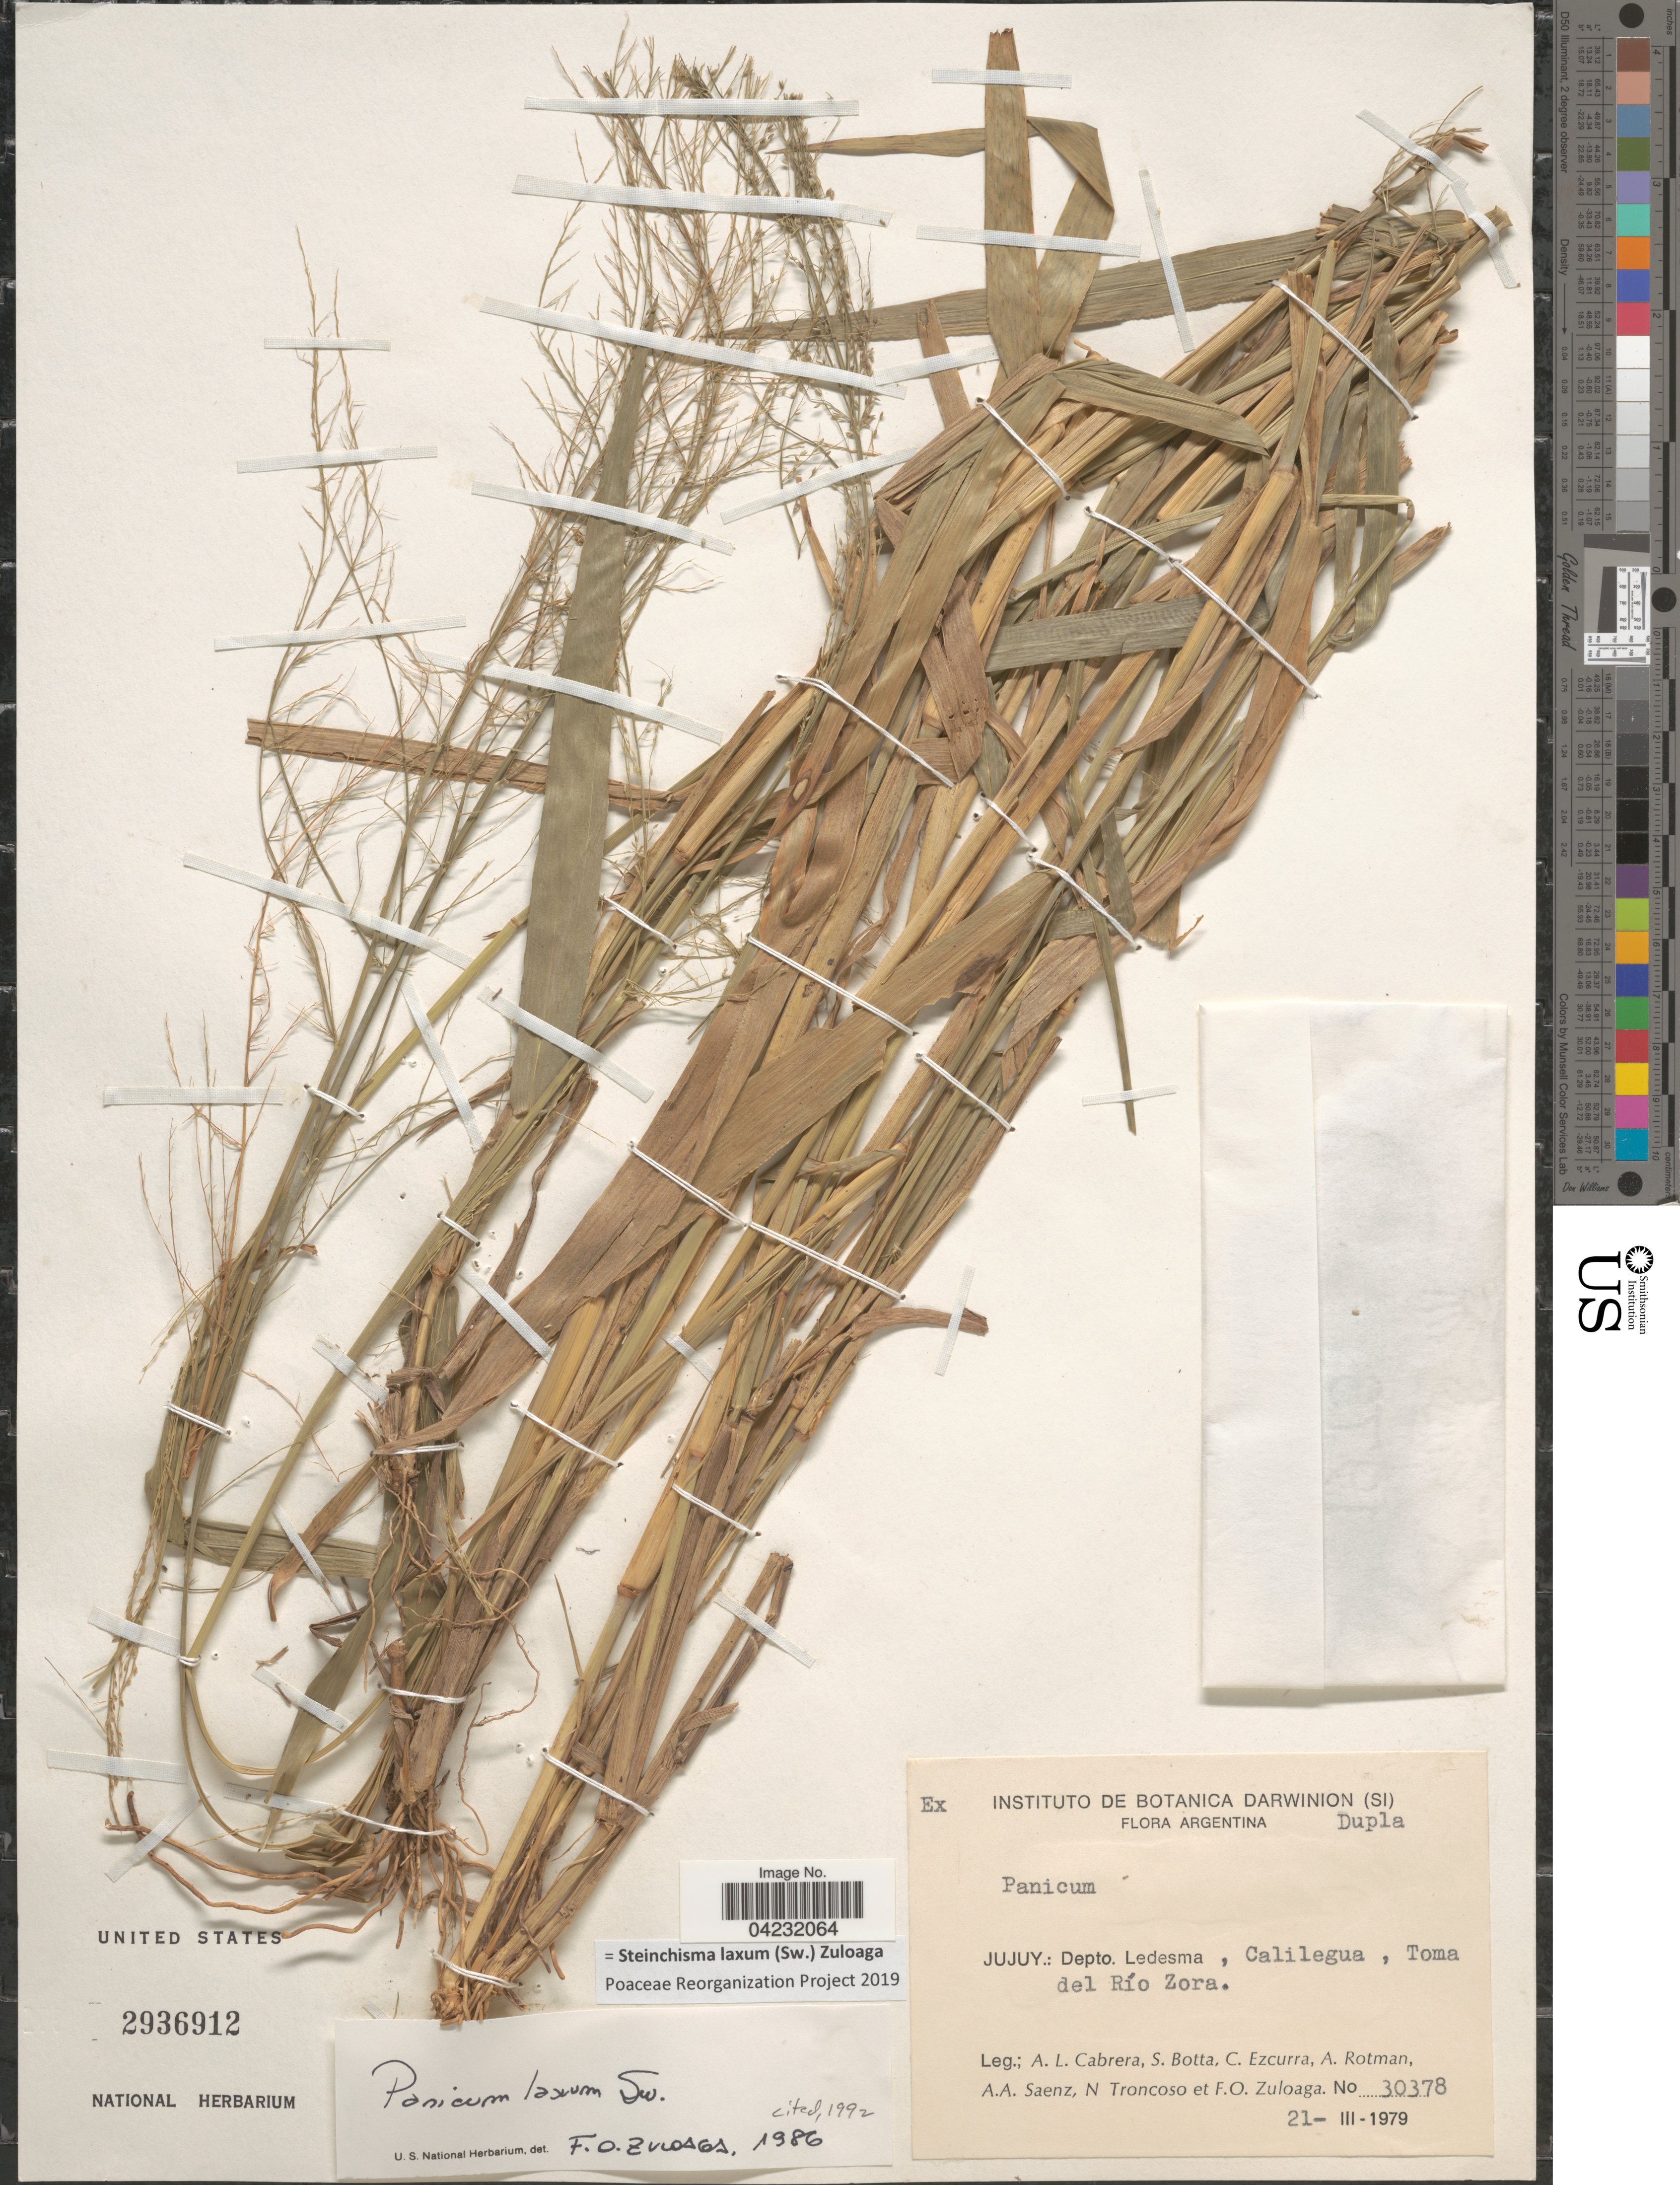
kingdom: Plantae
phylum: Tracheophyta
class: Liliopsida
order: Poales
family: Poaceae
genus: Steinchisma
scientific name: Steinchisma laxum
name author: (Sw.) Zuloaga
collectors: A. L. Cabrera, S. Botta, C. Ezcurra, A. D. Rotman & et al.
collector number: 30378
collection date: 1979-03-21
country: Argentina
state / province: Jujuy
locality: Depto. Ledesma, Calilegua, Toma del Río Zora.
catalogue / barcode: US 2936912